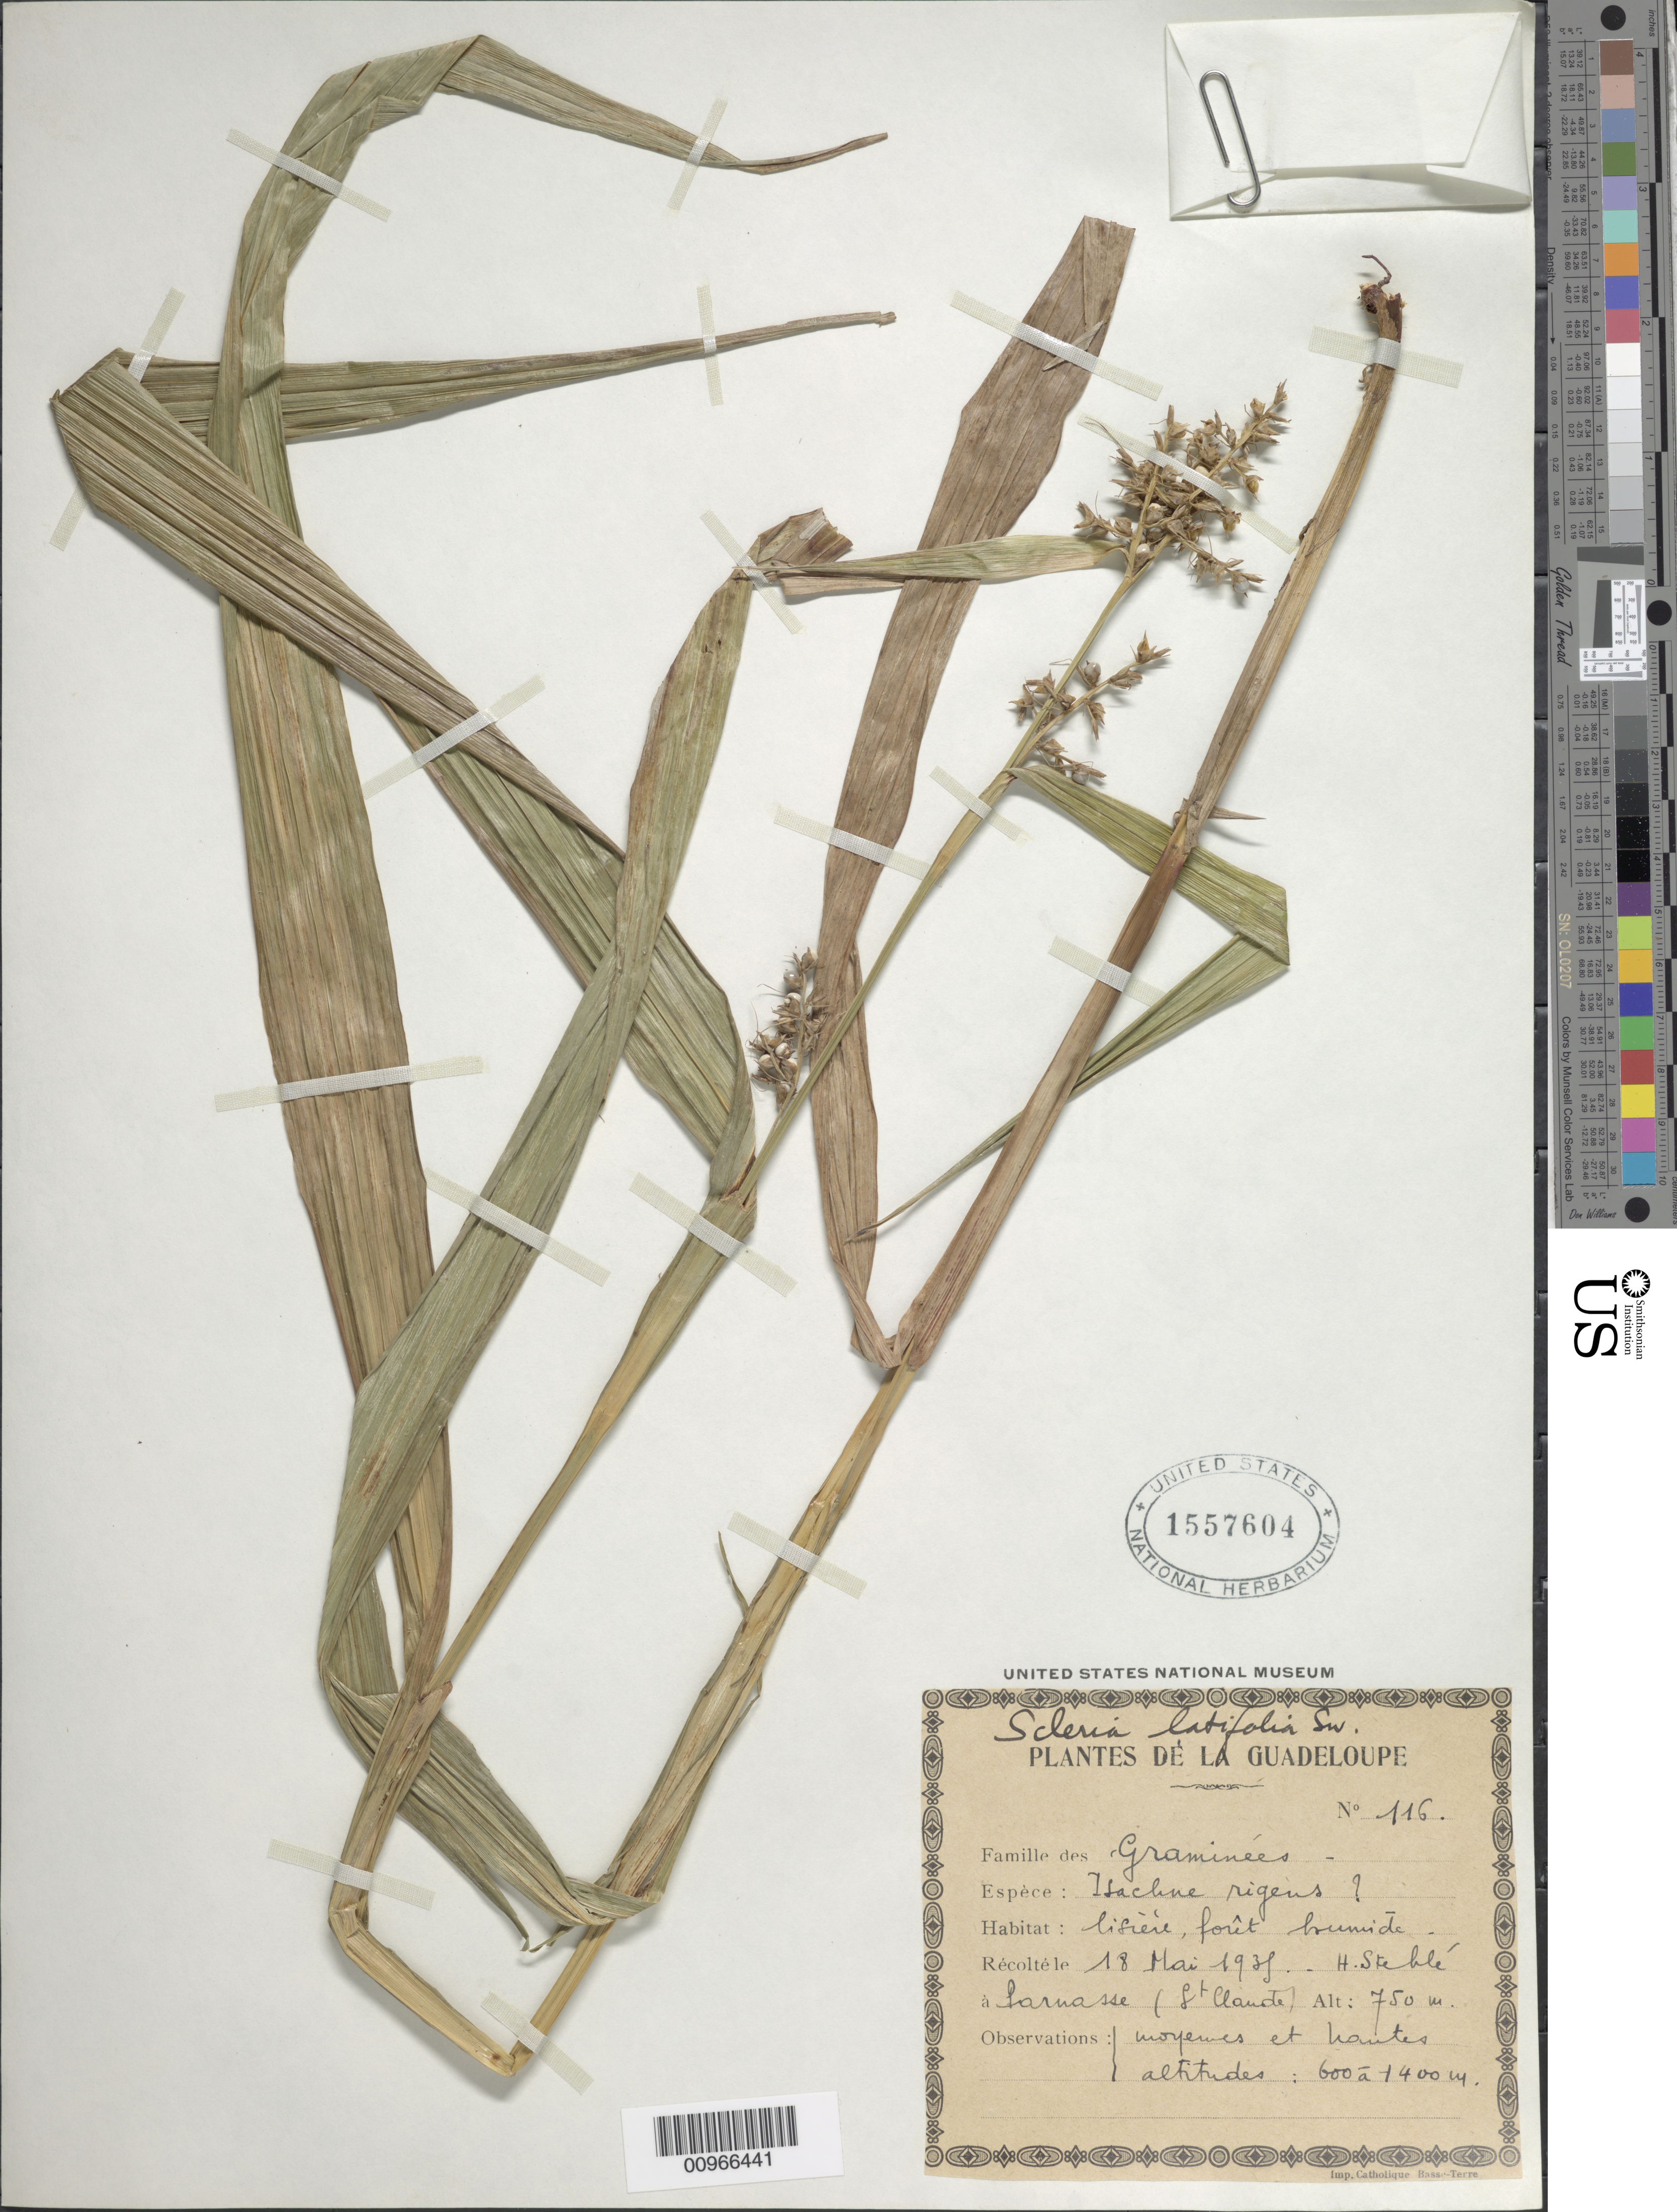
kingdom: Plantae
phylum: Tracheophyta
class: Liliopsida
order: Poales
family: Cyperaceae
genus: Scleria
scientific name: Scleria latifolia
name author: Sw.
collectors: H. Stehlé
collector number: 116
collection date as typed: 18 May 1939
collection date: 1939-05-18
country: Guadeloupe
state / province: St. Claude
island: Basse Terre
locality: Parnasse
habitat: Litière, forêt humide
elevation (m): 750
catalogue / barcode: US 1557604